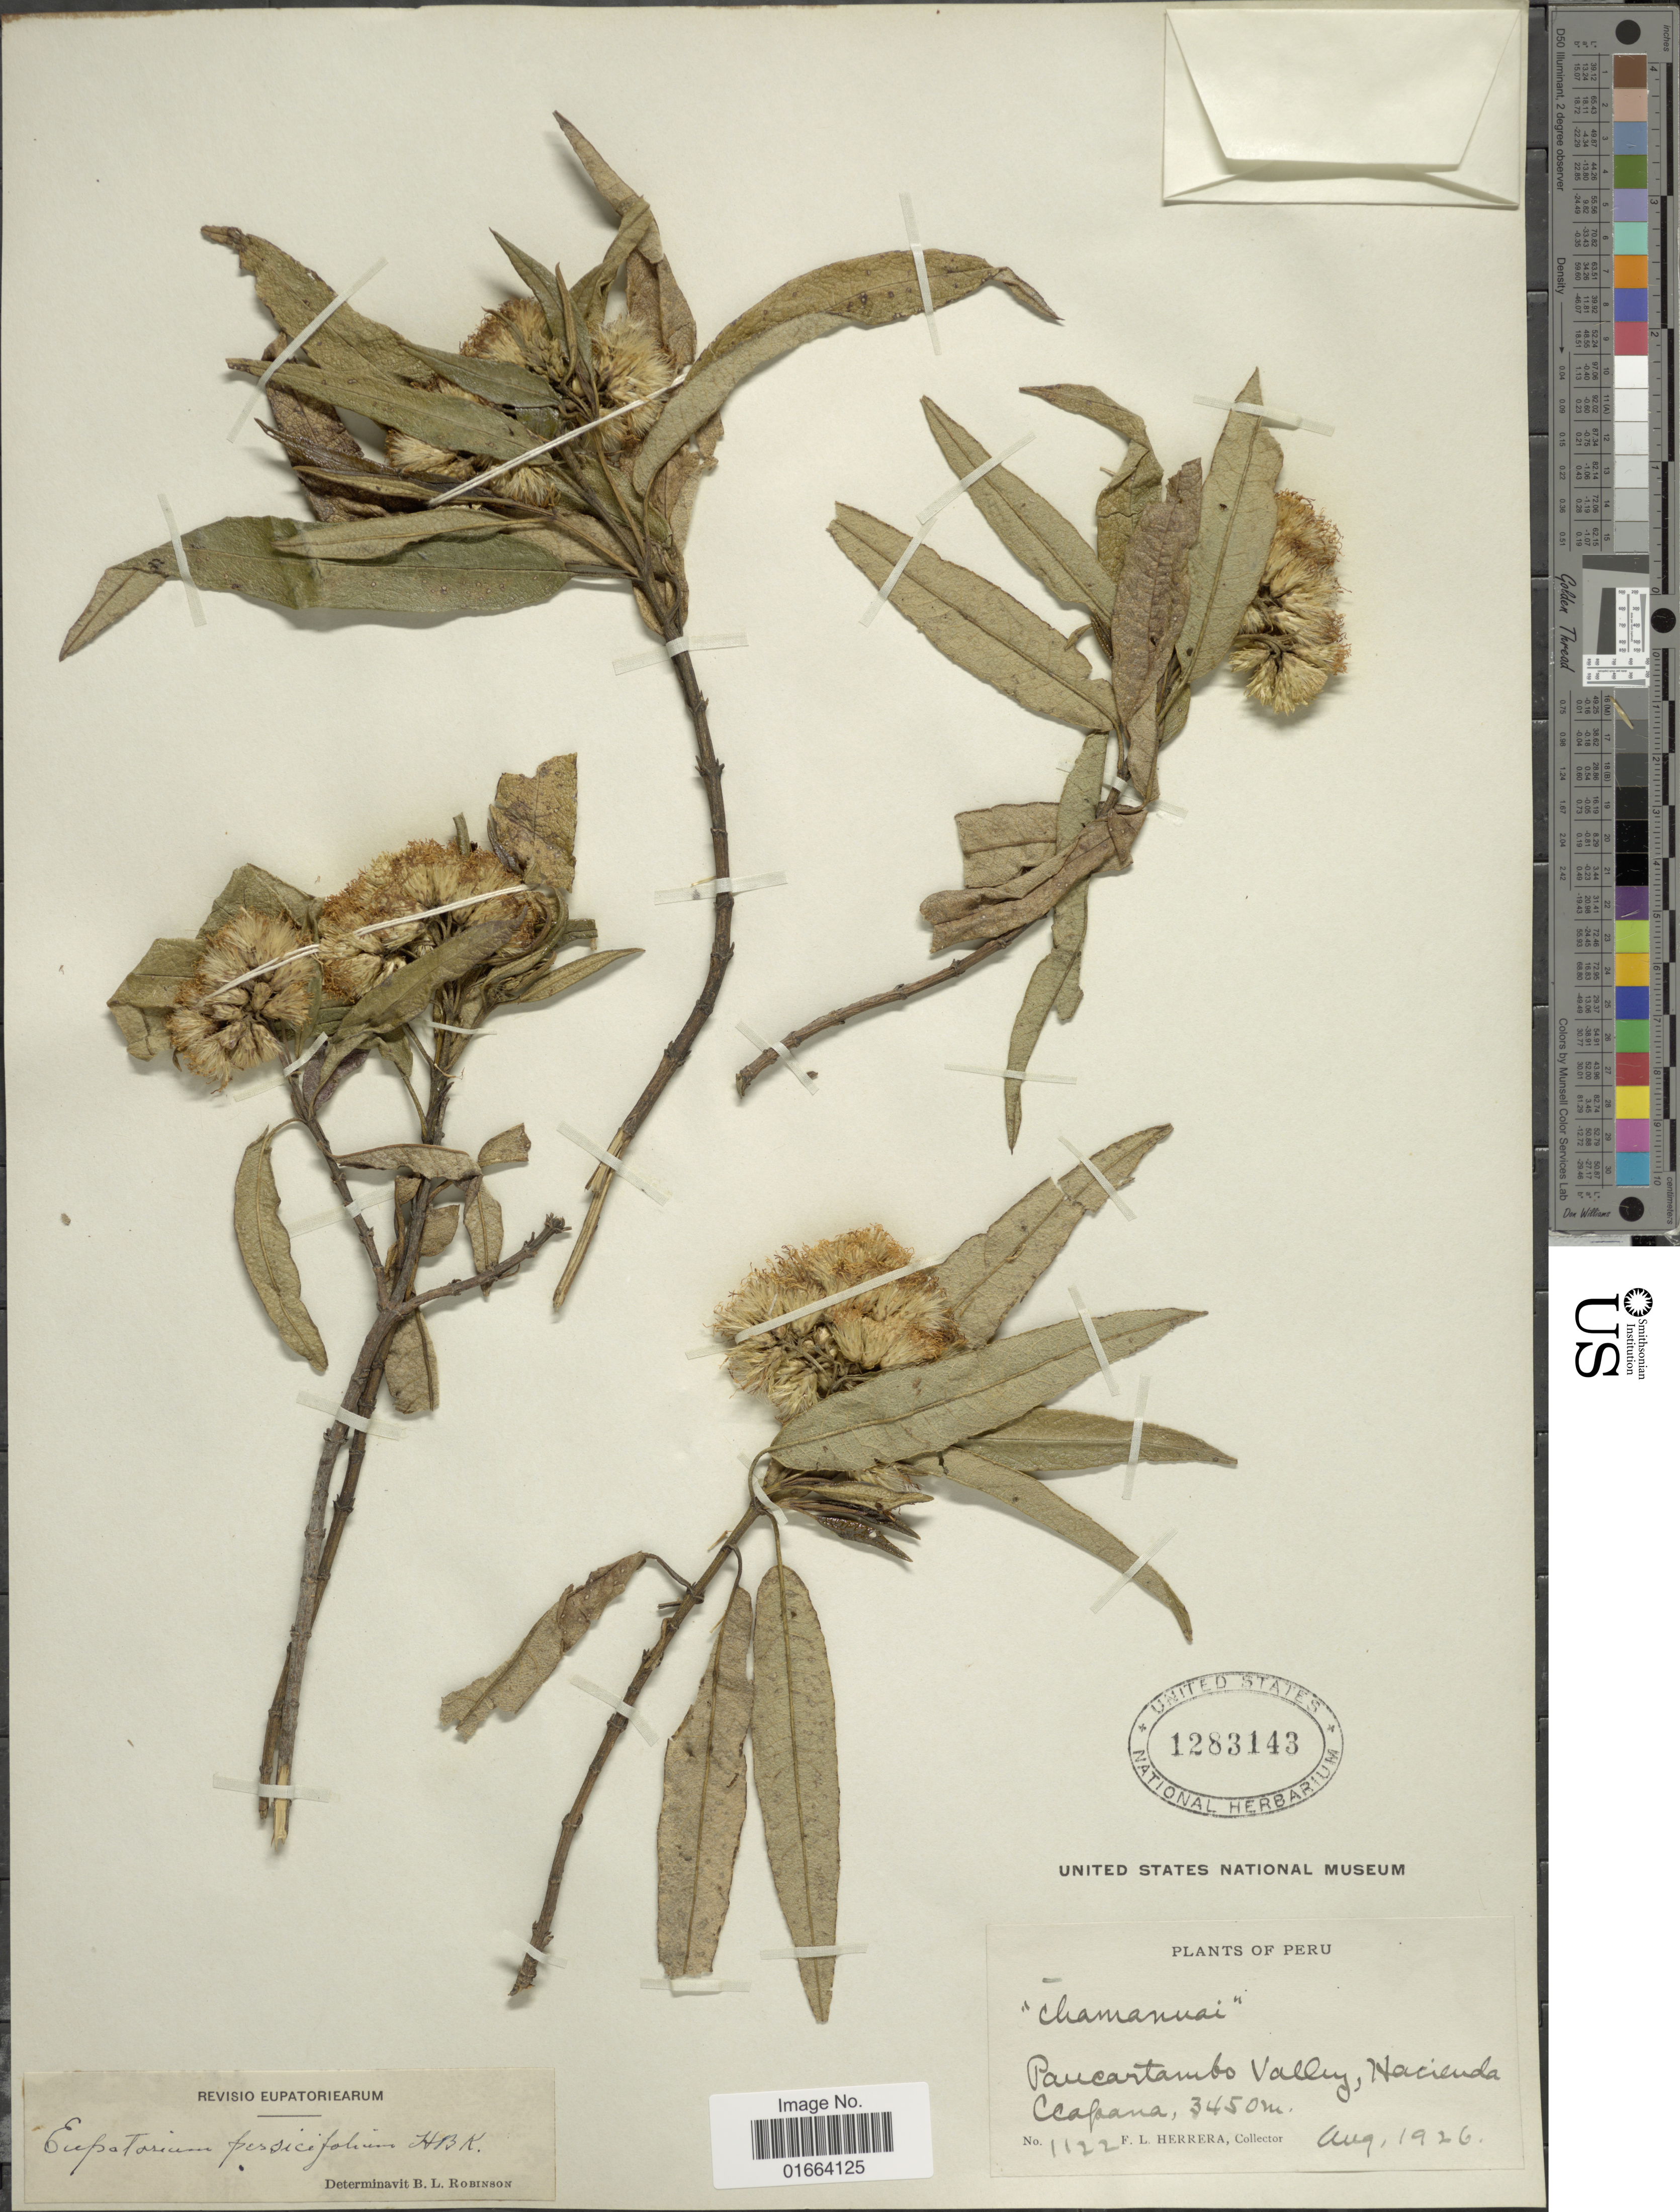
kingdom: Plantae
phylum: Tracheophyta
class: Magnoliopsida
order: Asterales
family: Asteraceae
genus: Aristeguietia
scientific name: Aristeguietia discolor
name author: (DC.) R.M. King & H. Rob.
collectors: F. L. Herrera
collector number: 1122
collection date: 1926-08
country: Peru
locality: Paucartambo Valley, Hacienda Ocapana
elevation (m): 3450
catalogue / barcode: US 1283143